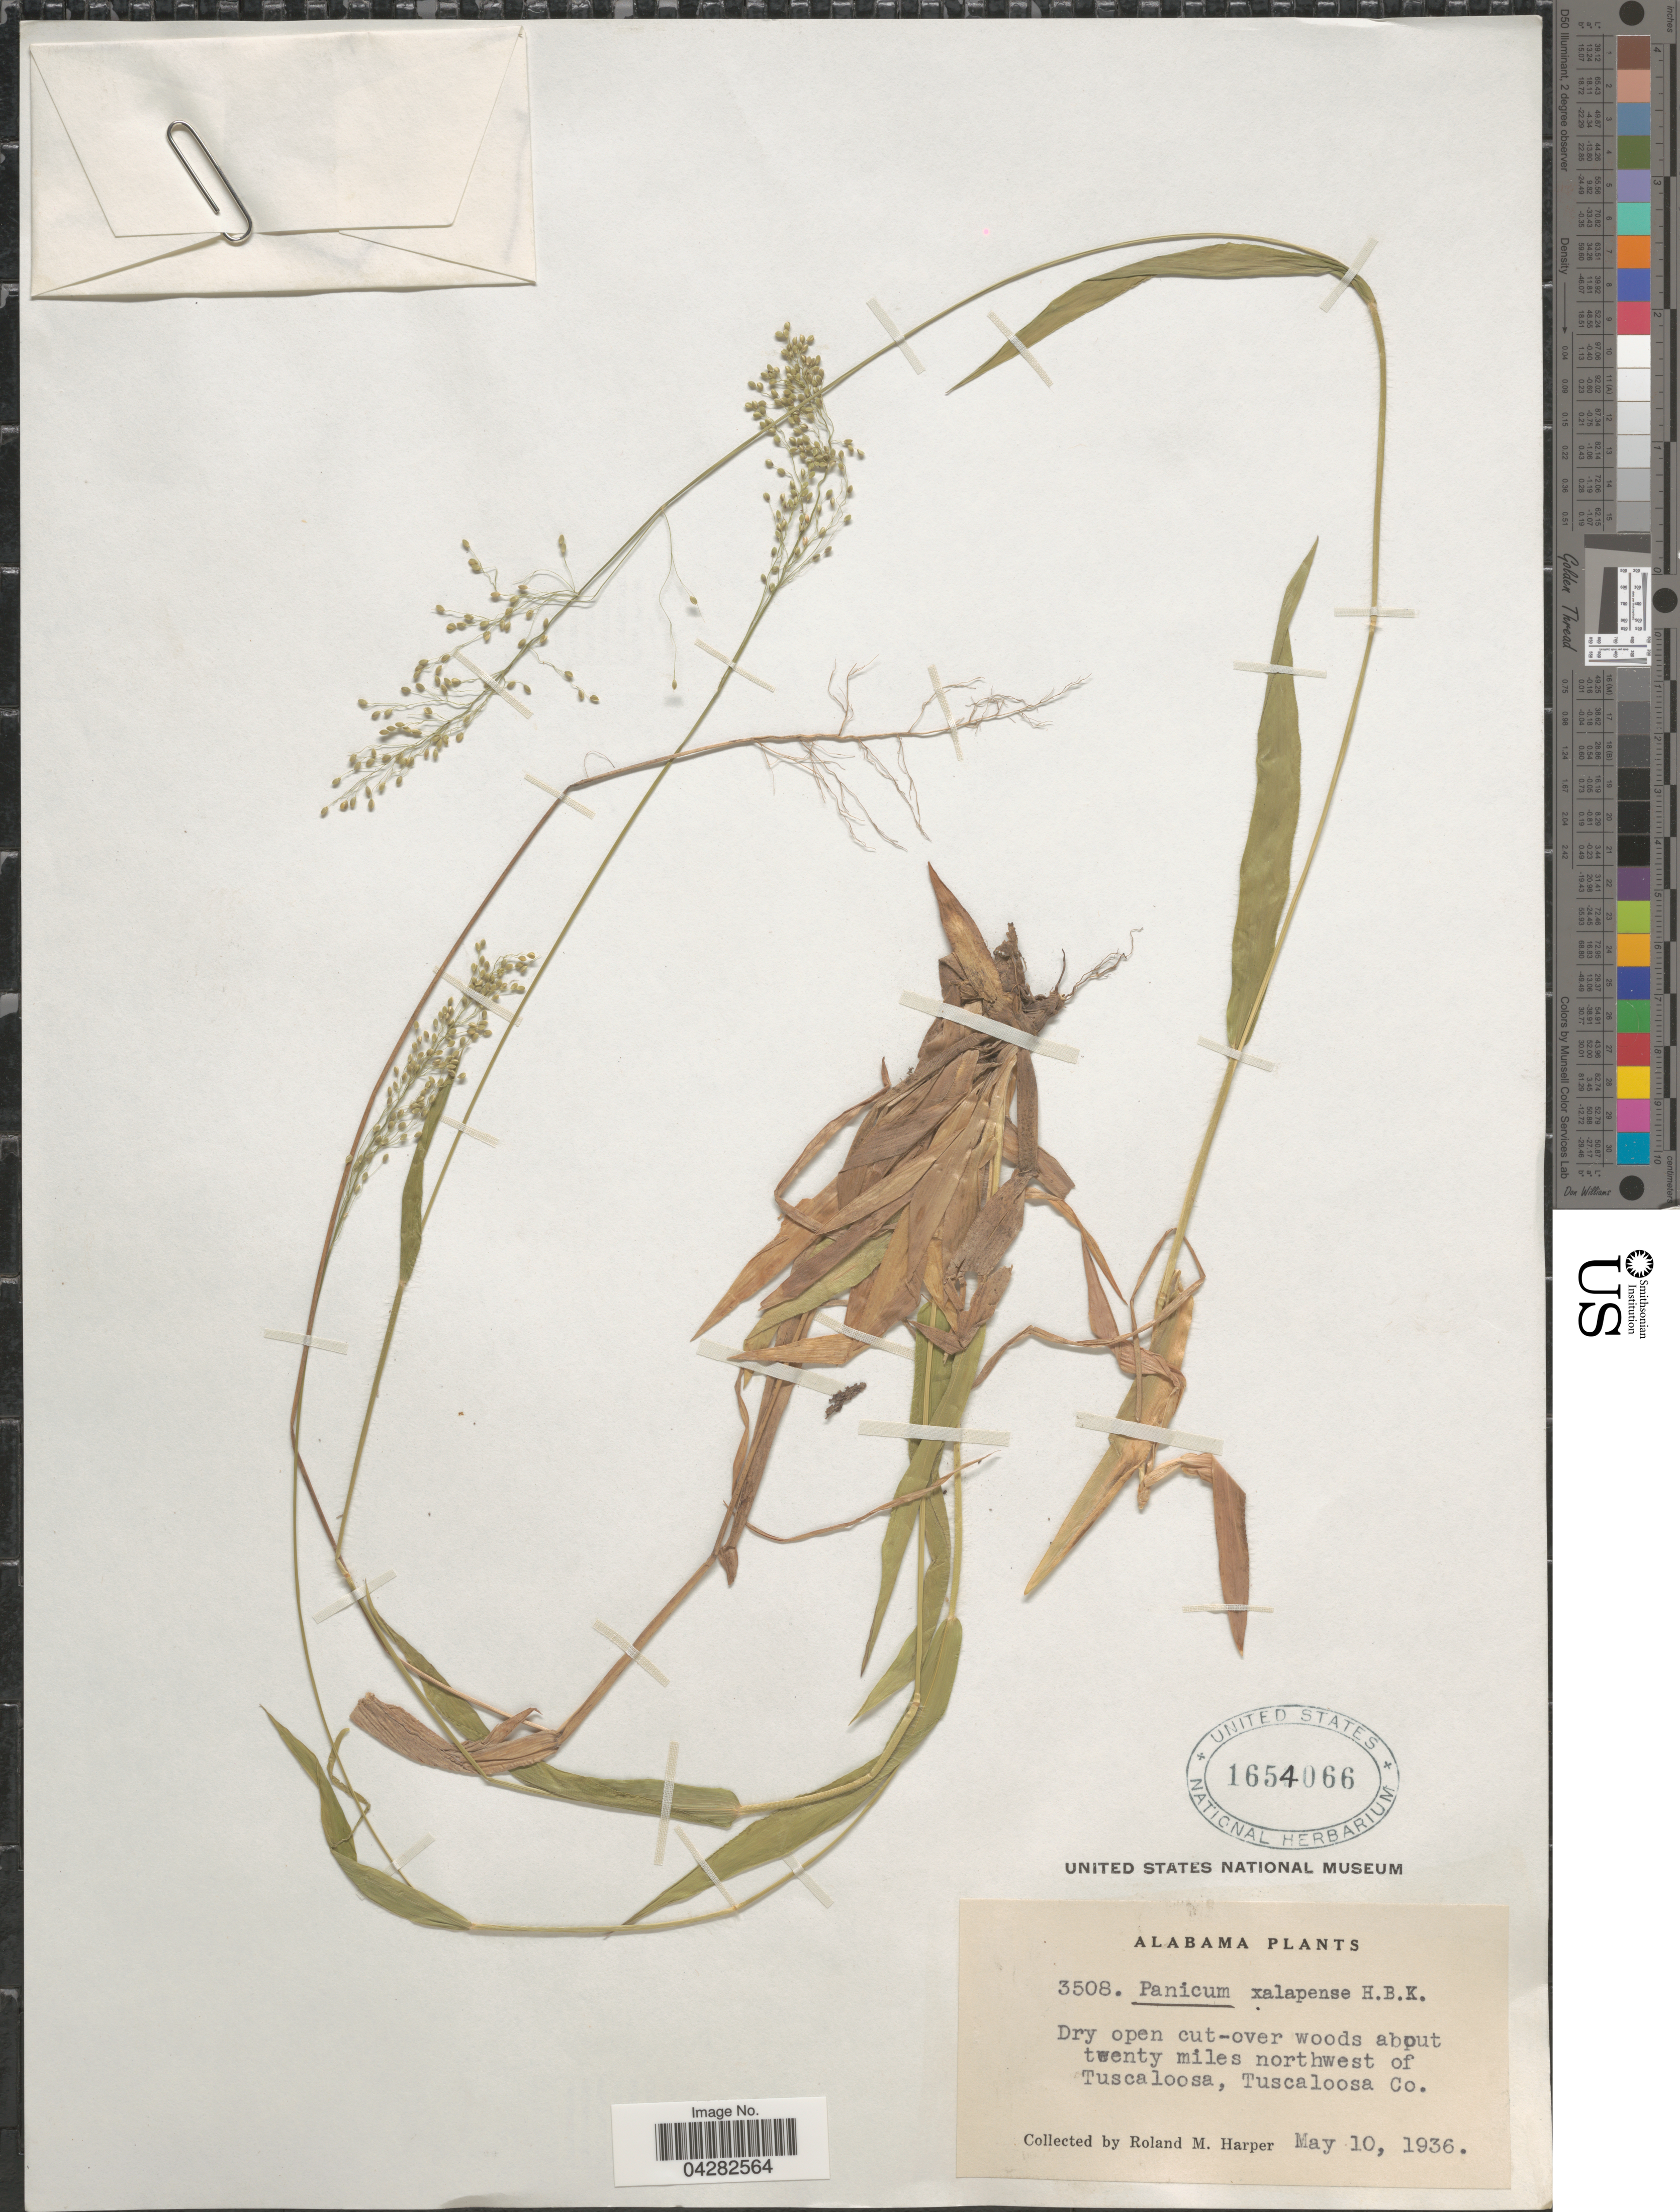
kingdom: Plantae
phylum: Tracheophyta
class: Liliopsida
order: Poales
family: Poaceae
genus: Dichanthelium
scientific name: Dichanthelium laxiflorum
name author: (Lam.) Gould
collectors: R. M. Harper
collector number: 3508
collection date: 1936-05-10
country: United States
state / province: Alabama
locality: About twenty miles northwest of Tuscaloosa, Tuscaloosa Co.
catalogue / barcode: US 1654066